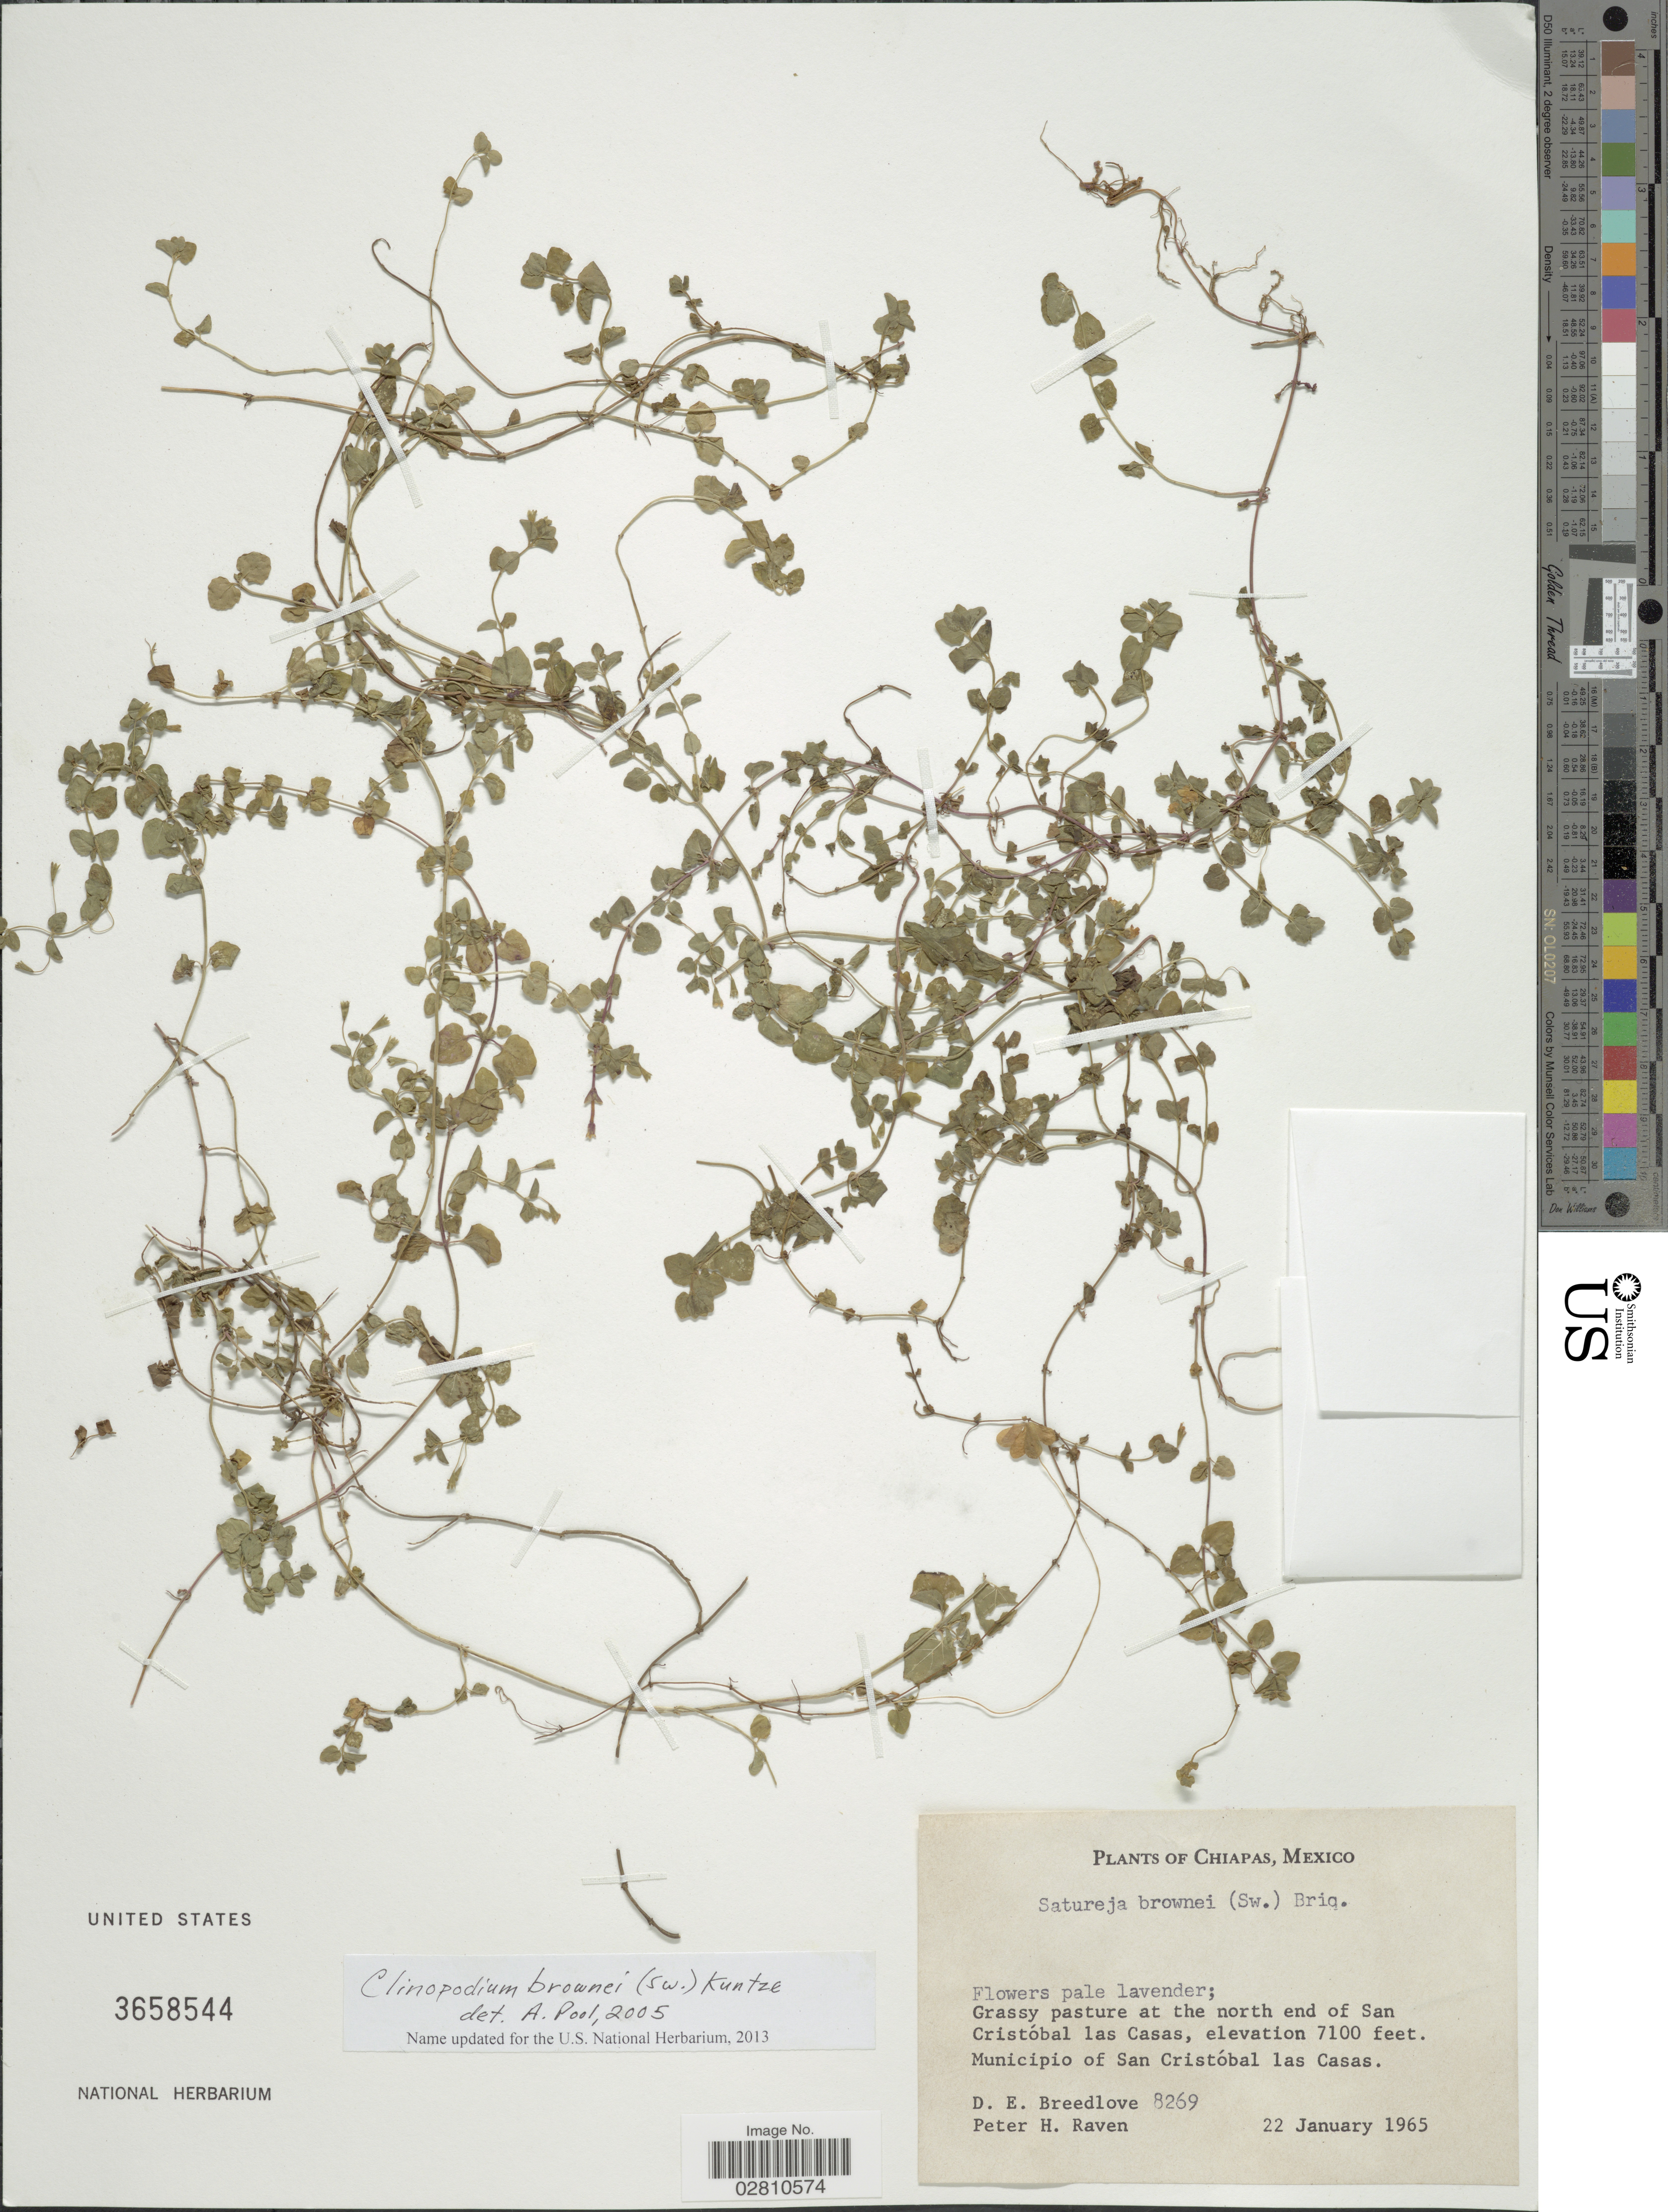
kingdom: Plantae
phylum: Tracheophyta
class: Magnoliopsida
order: Lamiales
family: Lamiaceae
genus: Clinopodium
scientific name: Clinopodium brownei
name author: (Sw.) Kuntze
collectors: D. E. Breedlove & P. Raven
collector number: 8269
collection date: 1965-01-22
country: Mexico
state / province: Chiapas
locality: At the north end of San Cristóbal las Casas, Municipio of San Cristóbal las Casas.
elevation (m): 2164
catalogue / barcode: US 3658544